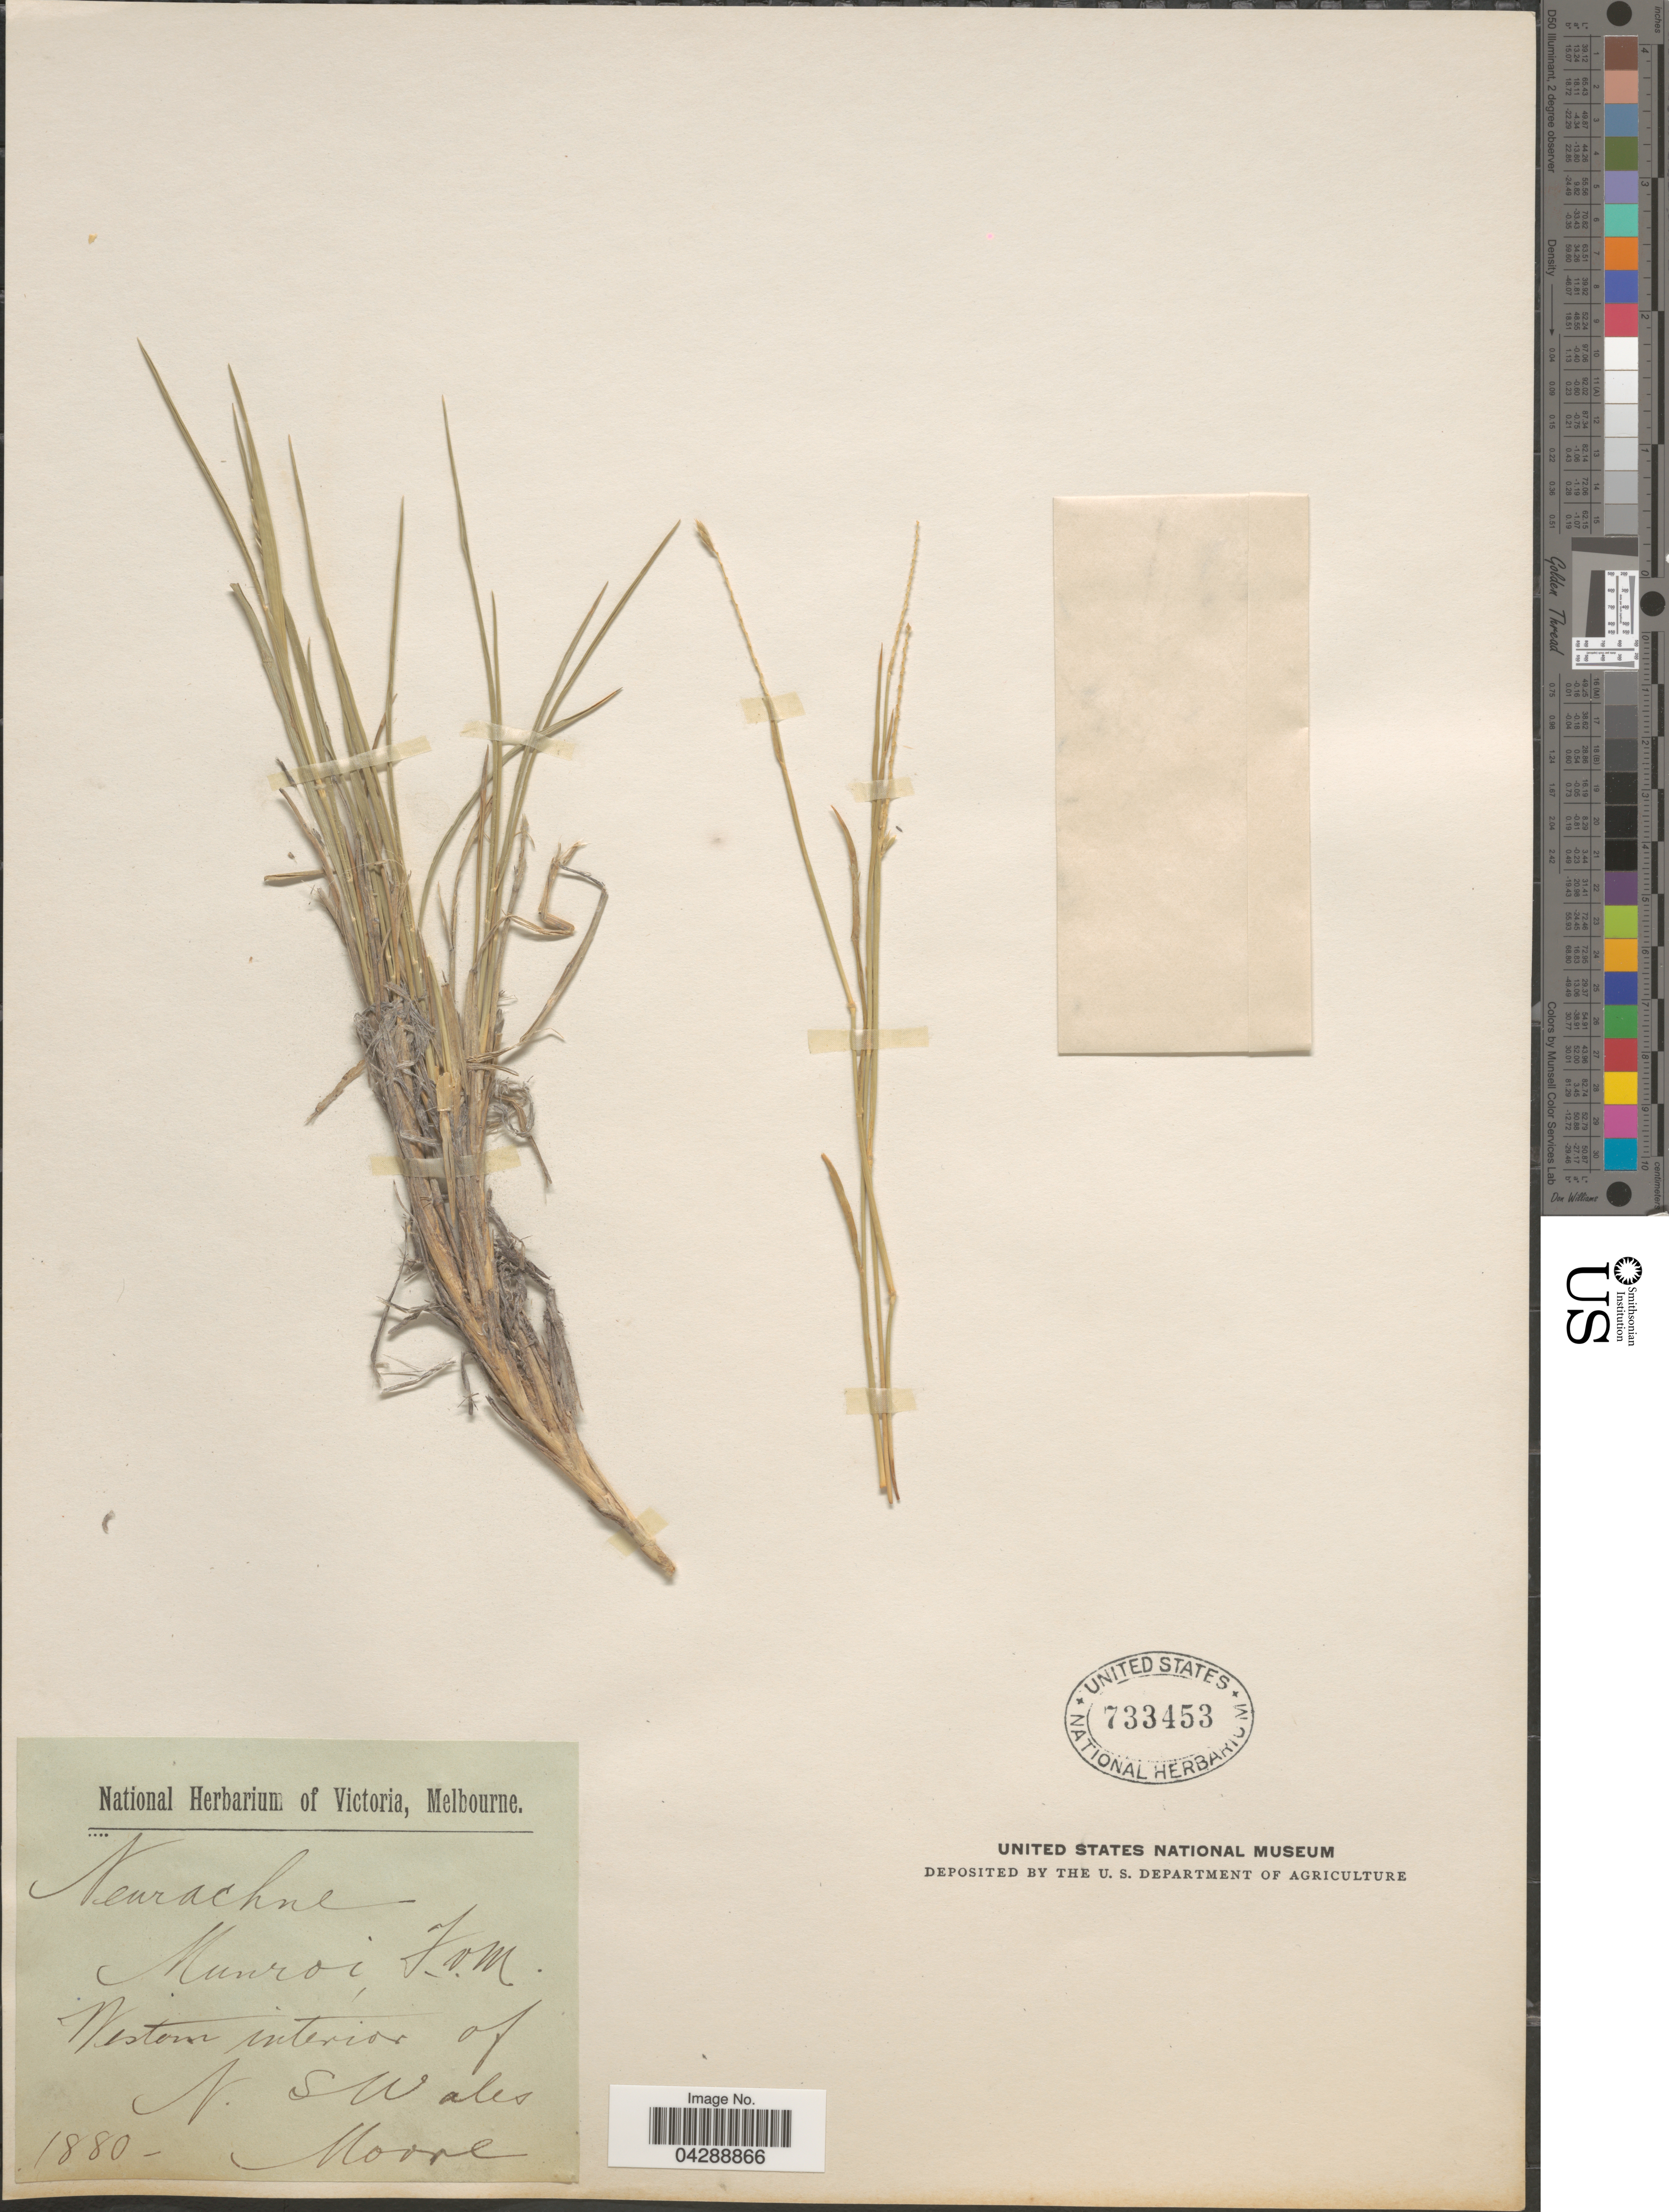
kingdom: Plantae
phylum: Tracheophyta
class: Liliopsida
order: Poales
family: Poaceae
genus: Neurachne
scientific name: Neurachne munroi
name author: (F. Muell.) F. Muell.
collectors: -. Moore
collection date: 1880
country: Australia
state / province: New South Wales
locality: Western interior of N. SWales.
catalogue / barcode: US 733453